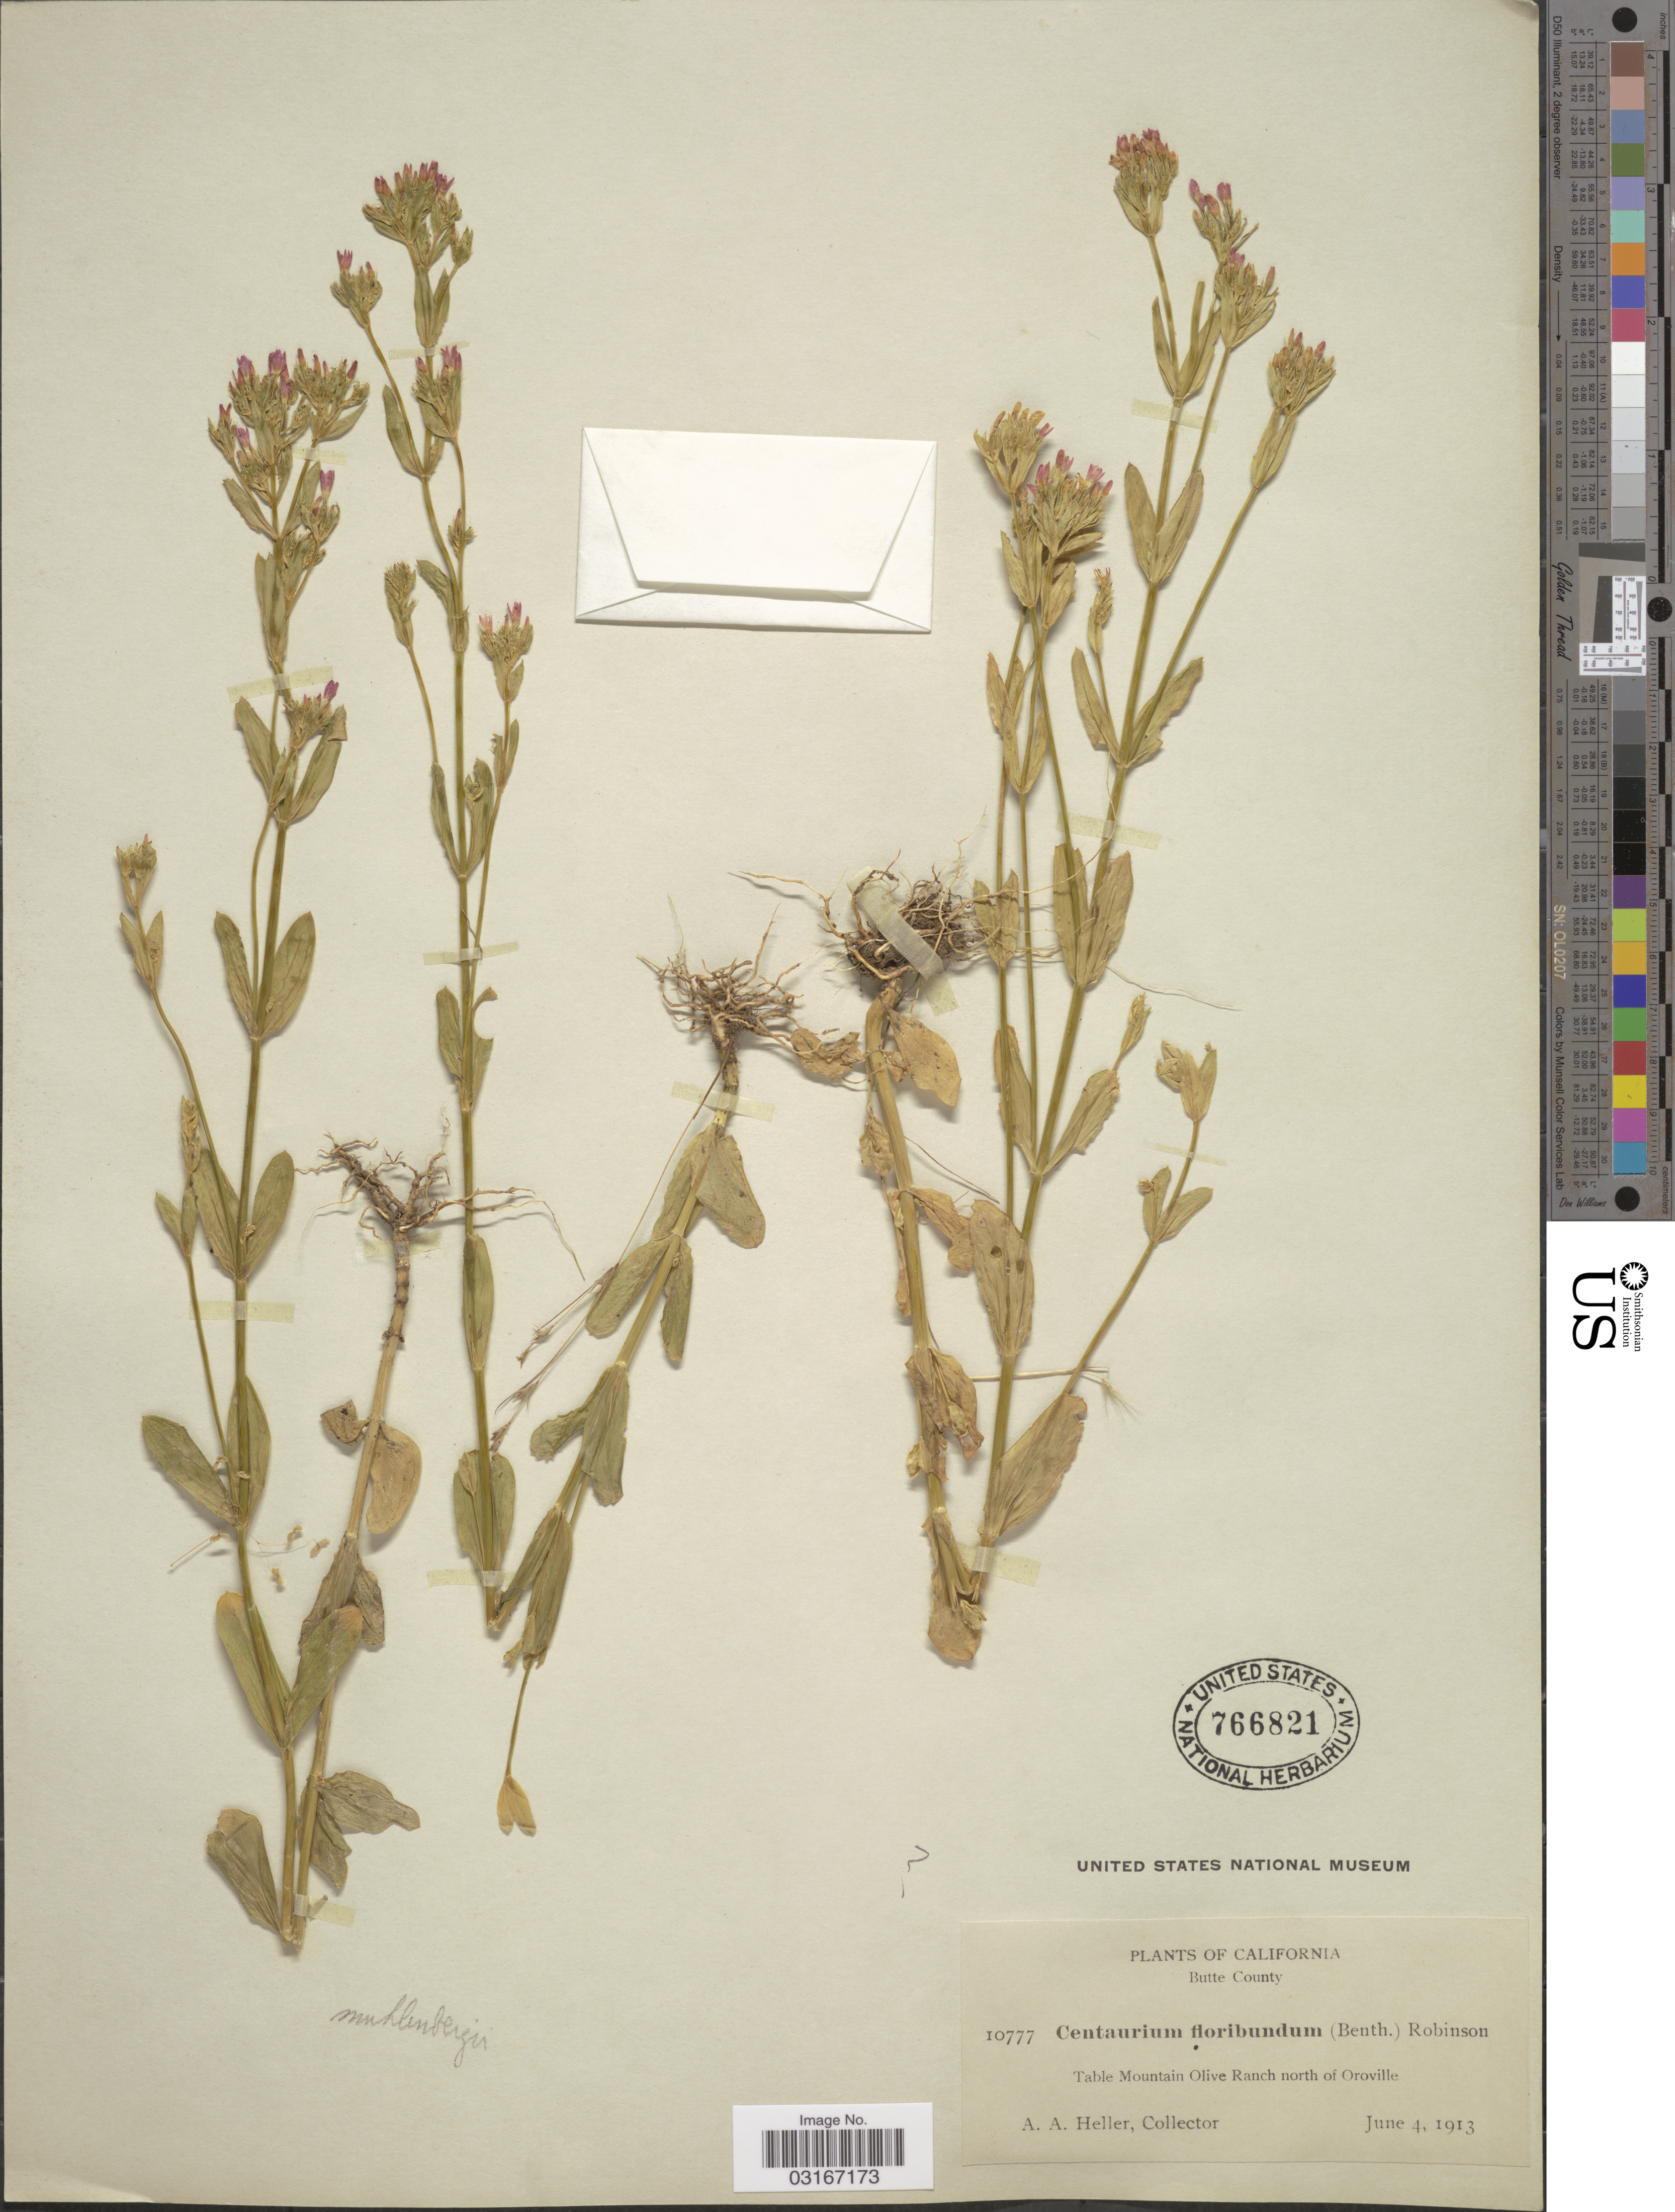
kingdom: Plantae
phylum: Tracheophyta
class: Magnoliopsida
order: Gentianales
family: Gentianaceae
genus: Centaurium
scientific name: Centaurium spicatum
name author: (L.) Fritsch ex Janch.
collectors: A. A. Heller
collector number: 10777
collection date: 1913-06-04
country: United States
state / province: California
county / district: Butte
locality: Butte County. Table Mountain Olive Ranch north of Oroville.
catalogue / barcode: US 766821